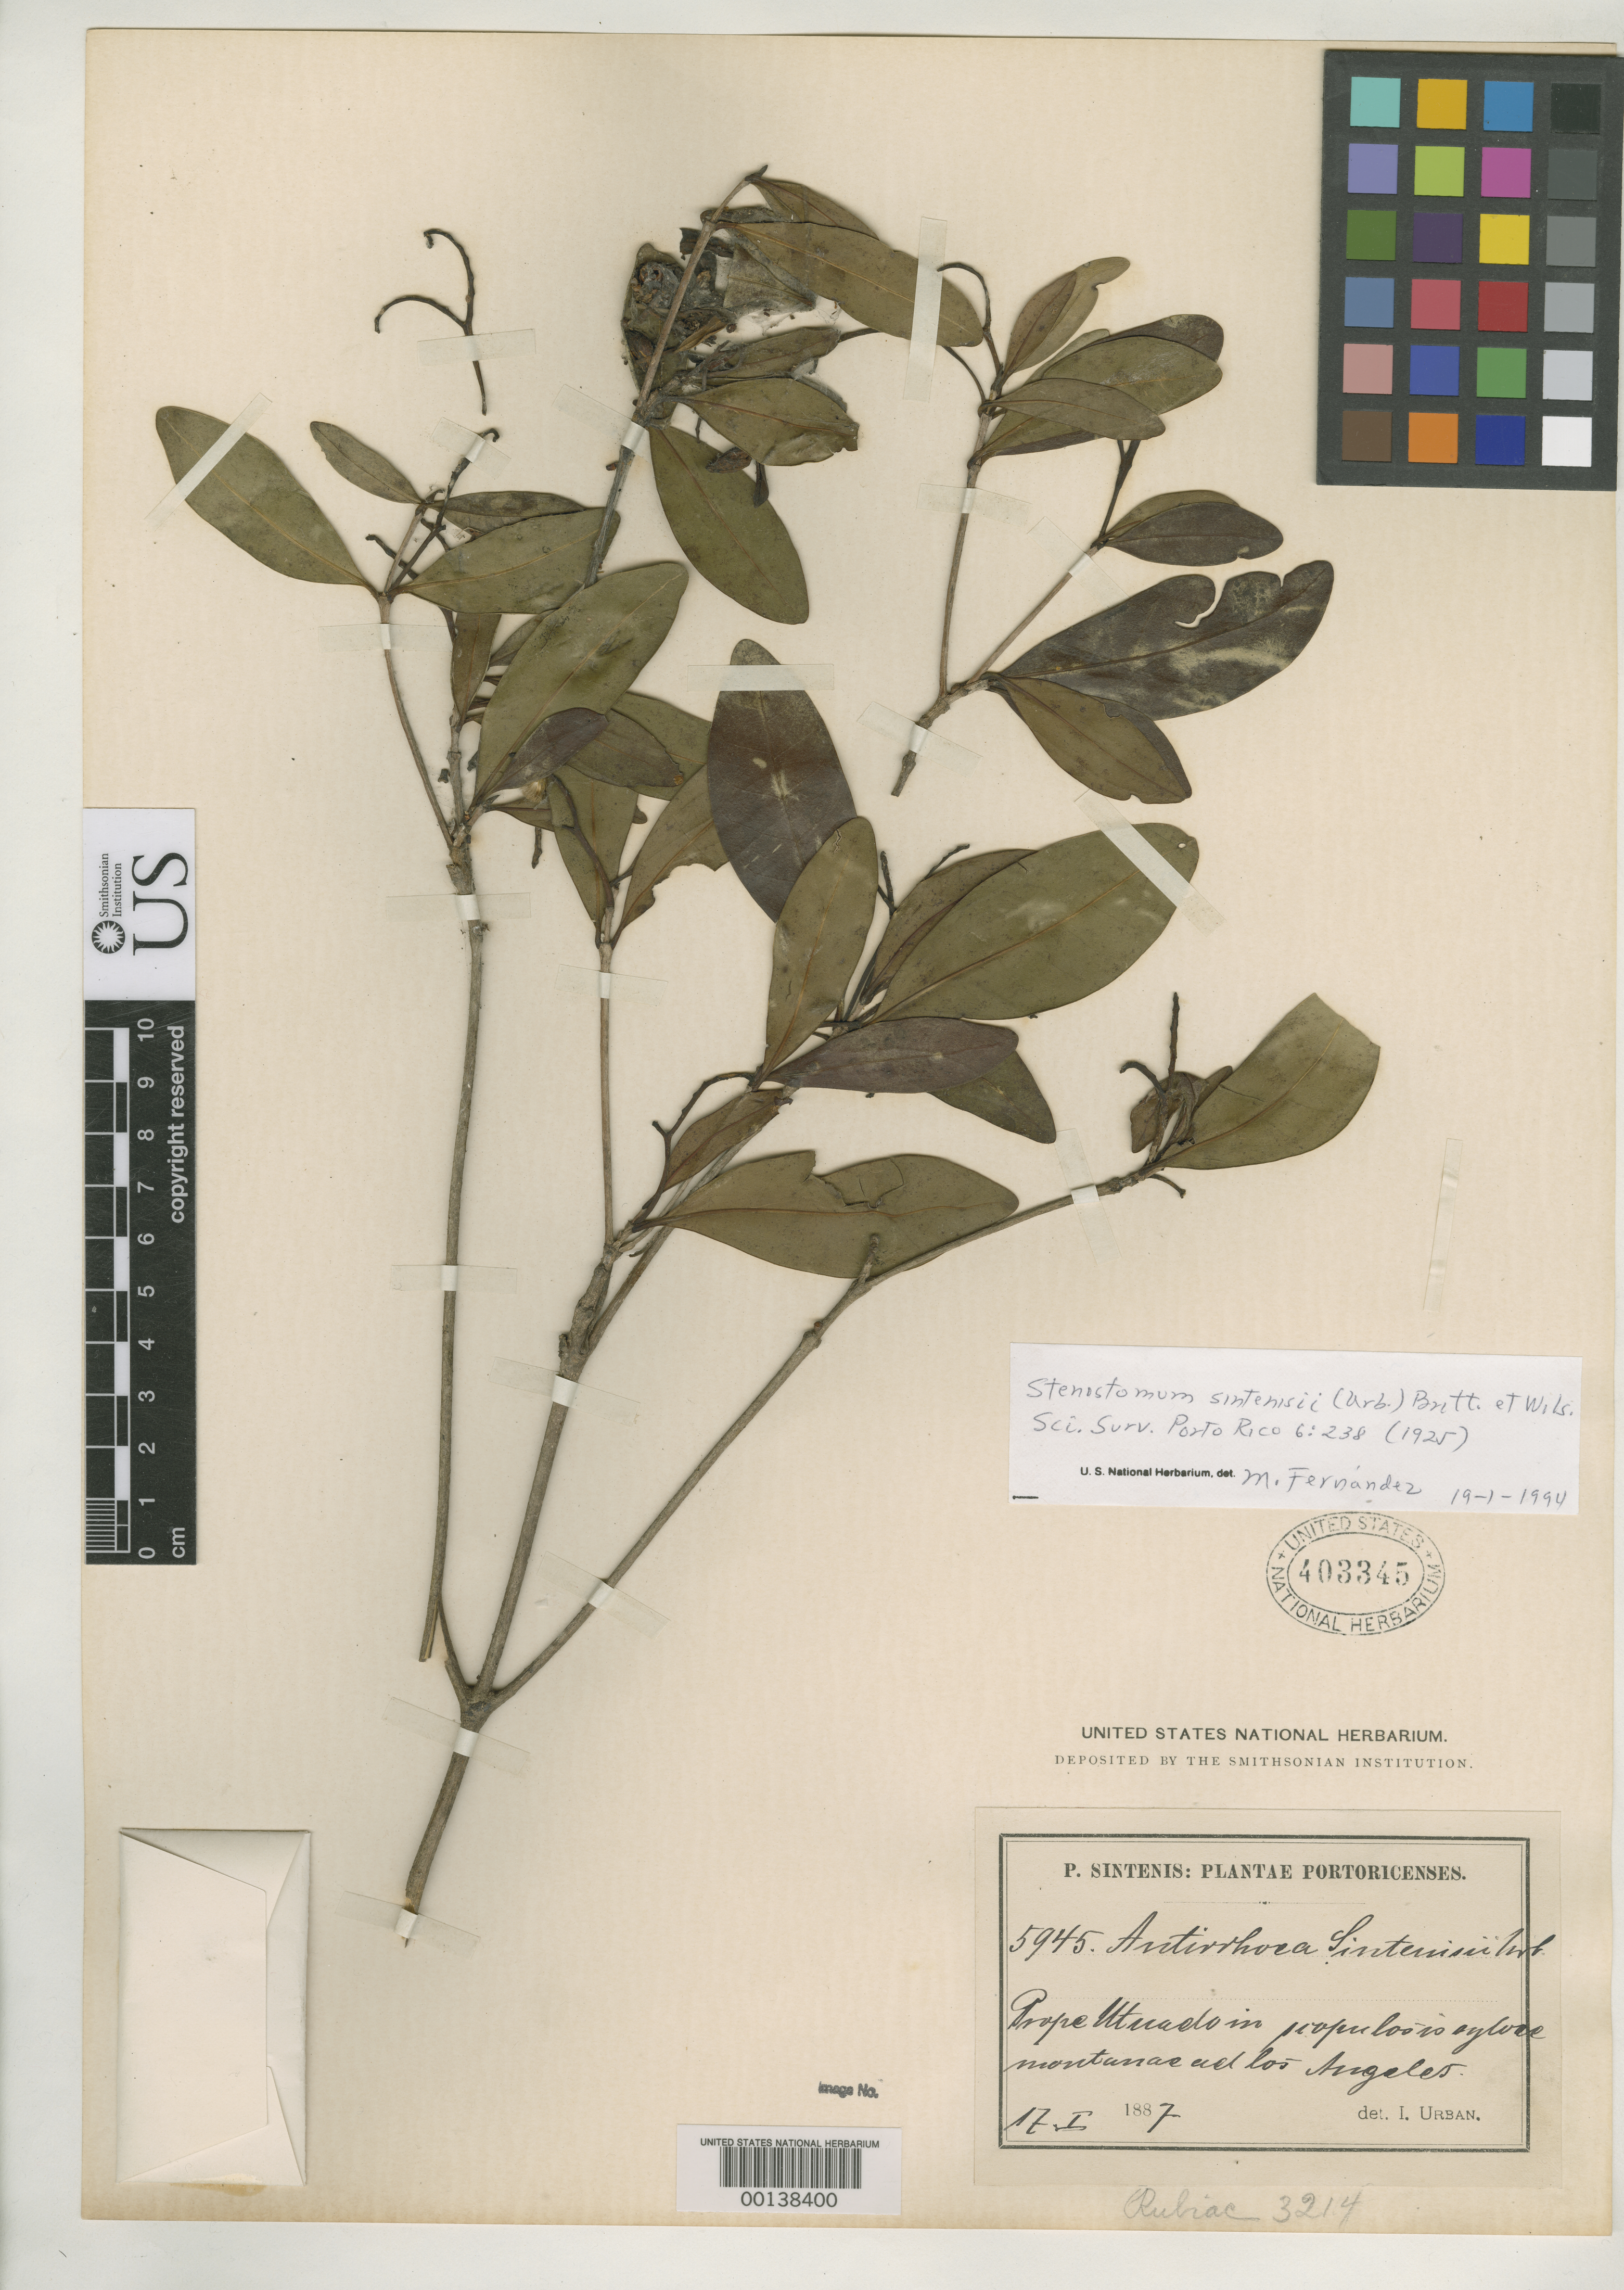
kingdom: Plantae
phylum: Tracheophyta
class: Magnoliopsida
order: Gentianales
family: Rubiaceae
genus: Antirhea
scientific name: Antirhea sintenisii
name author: Urb.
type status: Syntype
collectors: P. Sintenis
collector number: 5945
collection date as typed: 17 Jan 1887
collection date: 1887-01-17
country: Puerto Rico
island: Greater Antilles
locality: Los Angeles.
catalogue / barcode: US 403345